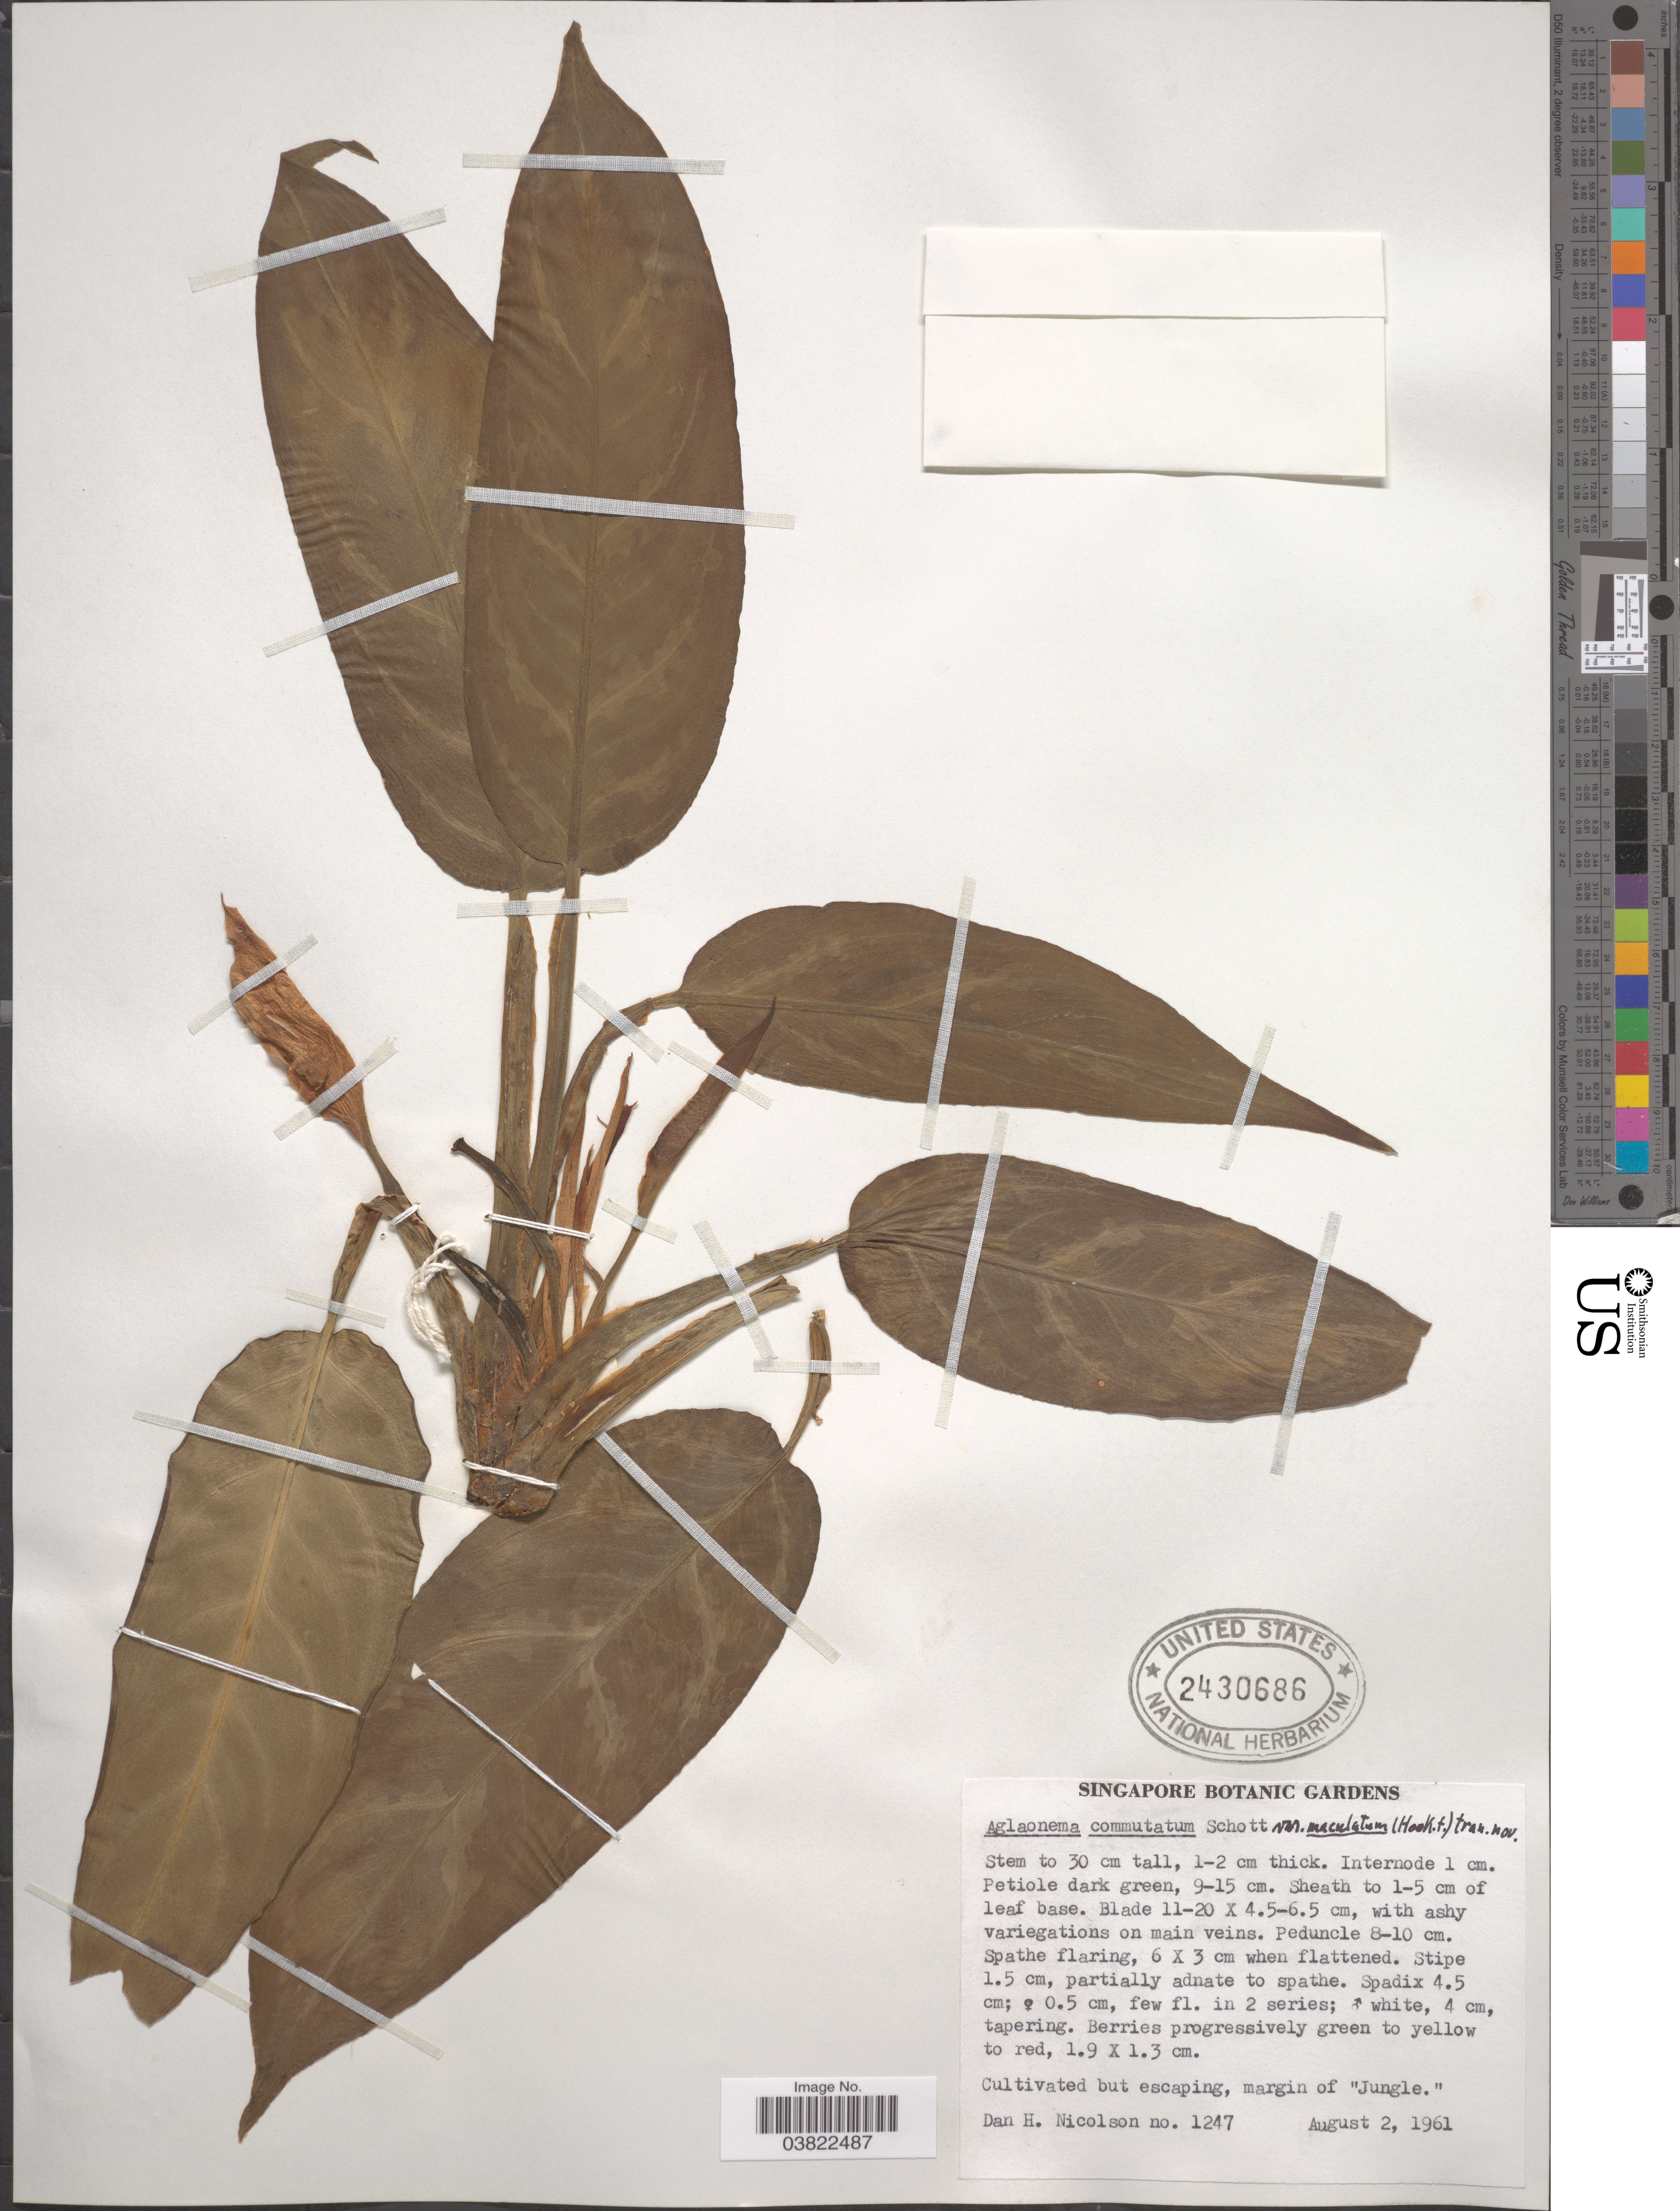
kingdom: Plantae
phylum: Tracheophyta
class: Liliopsida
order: Alismatales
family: Araceae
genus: Aglaonema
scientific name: Aglaonema commutatum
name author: Schott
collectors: D. H. Nicolson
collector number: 1247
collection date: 1961-08-02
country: Singapore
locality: Singapore Botanic Gardens.But escaping, margin of "Jungle".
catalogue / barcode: US 2430686